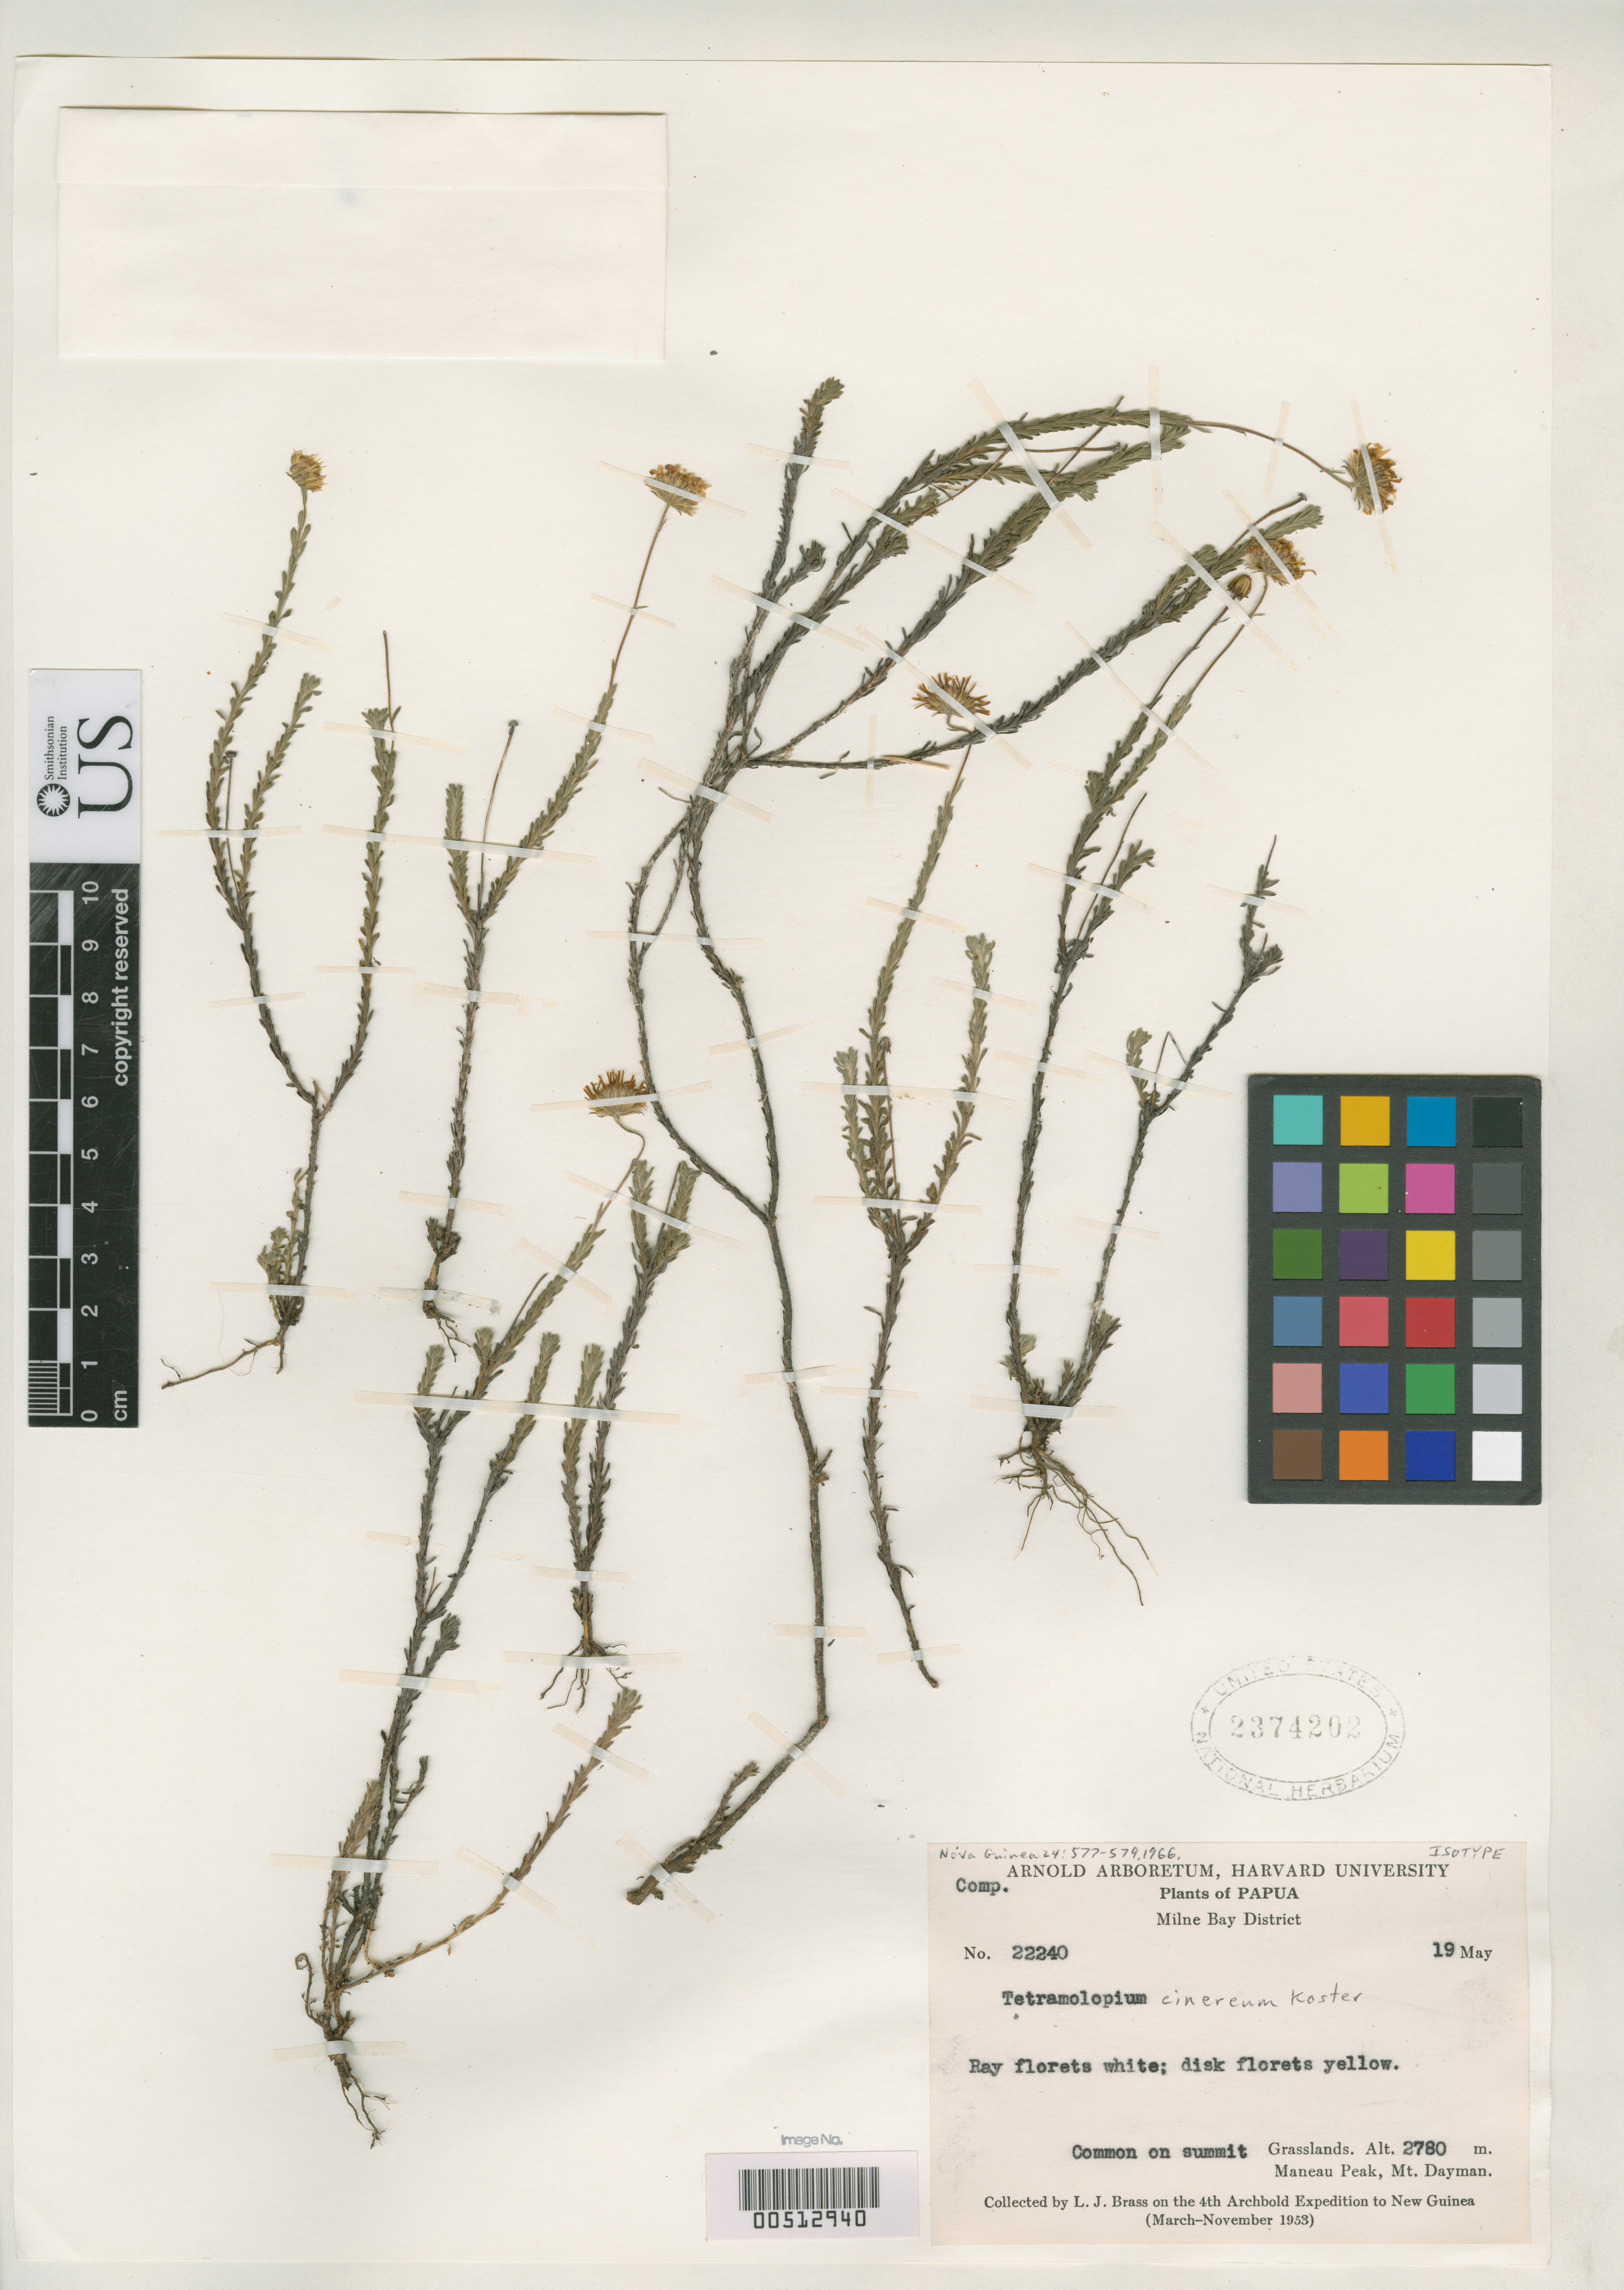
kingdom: Plantae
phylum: Tracheophyta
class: Magnoliopsida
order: Asterales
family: Asteraceae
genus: Tetramolopium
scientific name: Tetramolopium cinereum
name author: Koster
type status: Isotype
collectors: L. J. Brass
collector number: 22240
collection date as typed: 19 May 1953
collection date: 1953-05-19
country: Papua New Guinea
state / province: Milne Bay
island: New Guinea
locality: Maneau Peak, Mt. Dayman.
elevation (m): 2780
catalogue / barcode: US 2374202